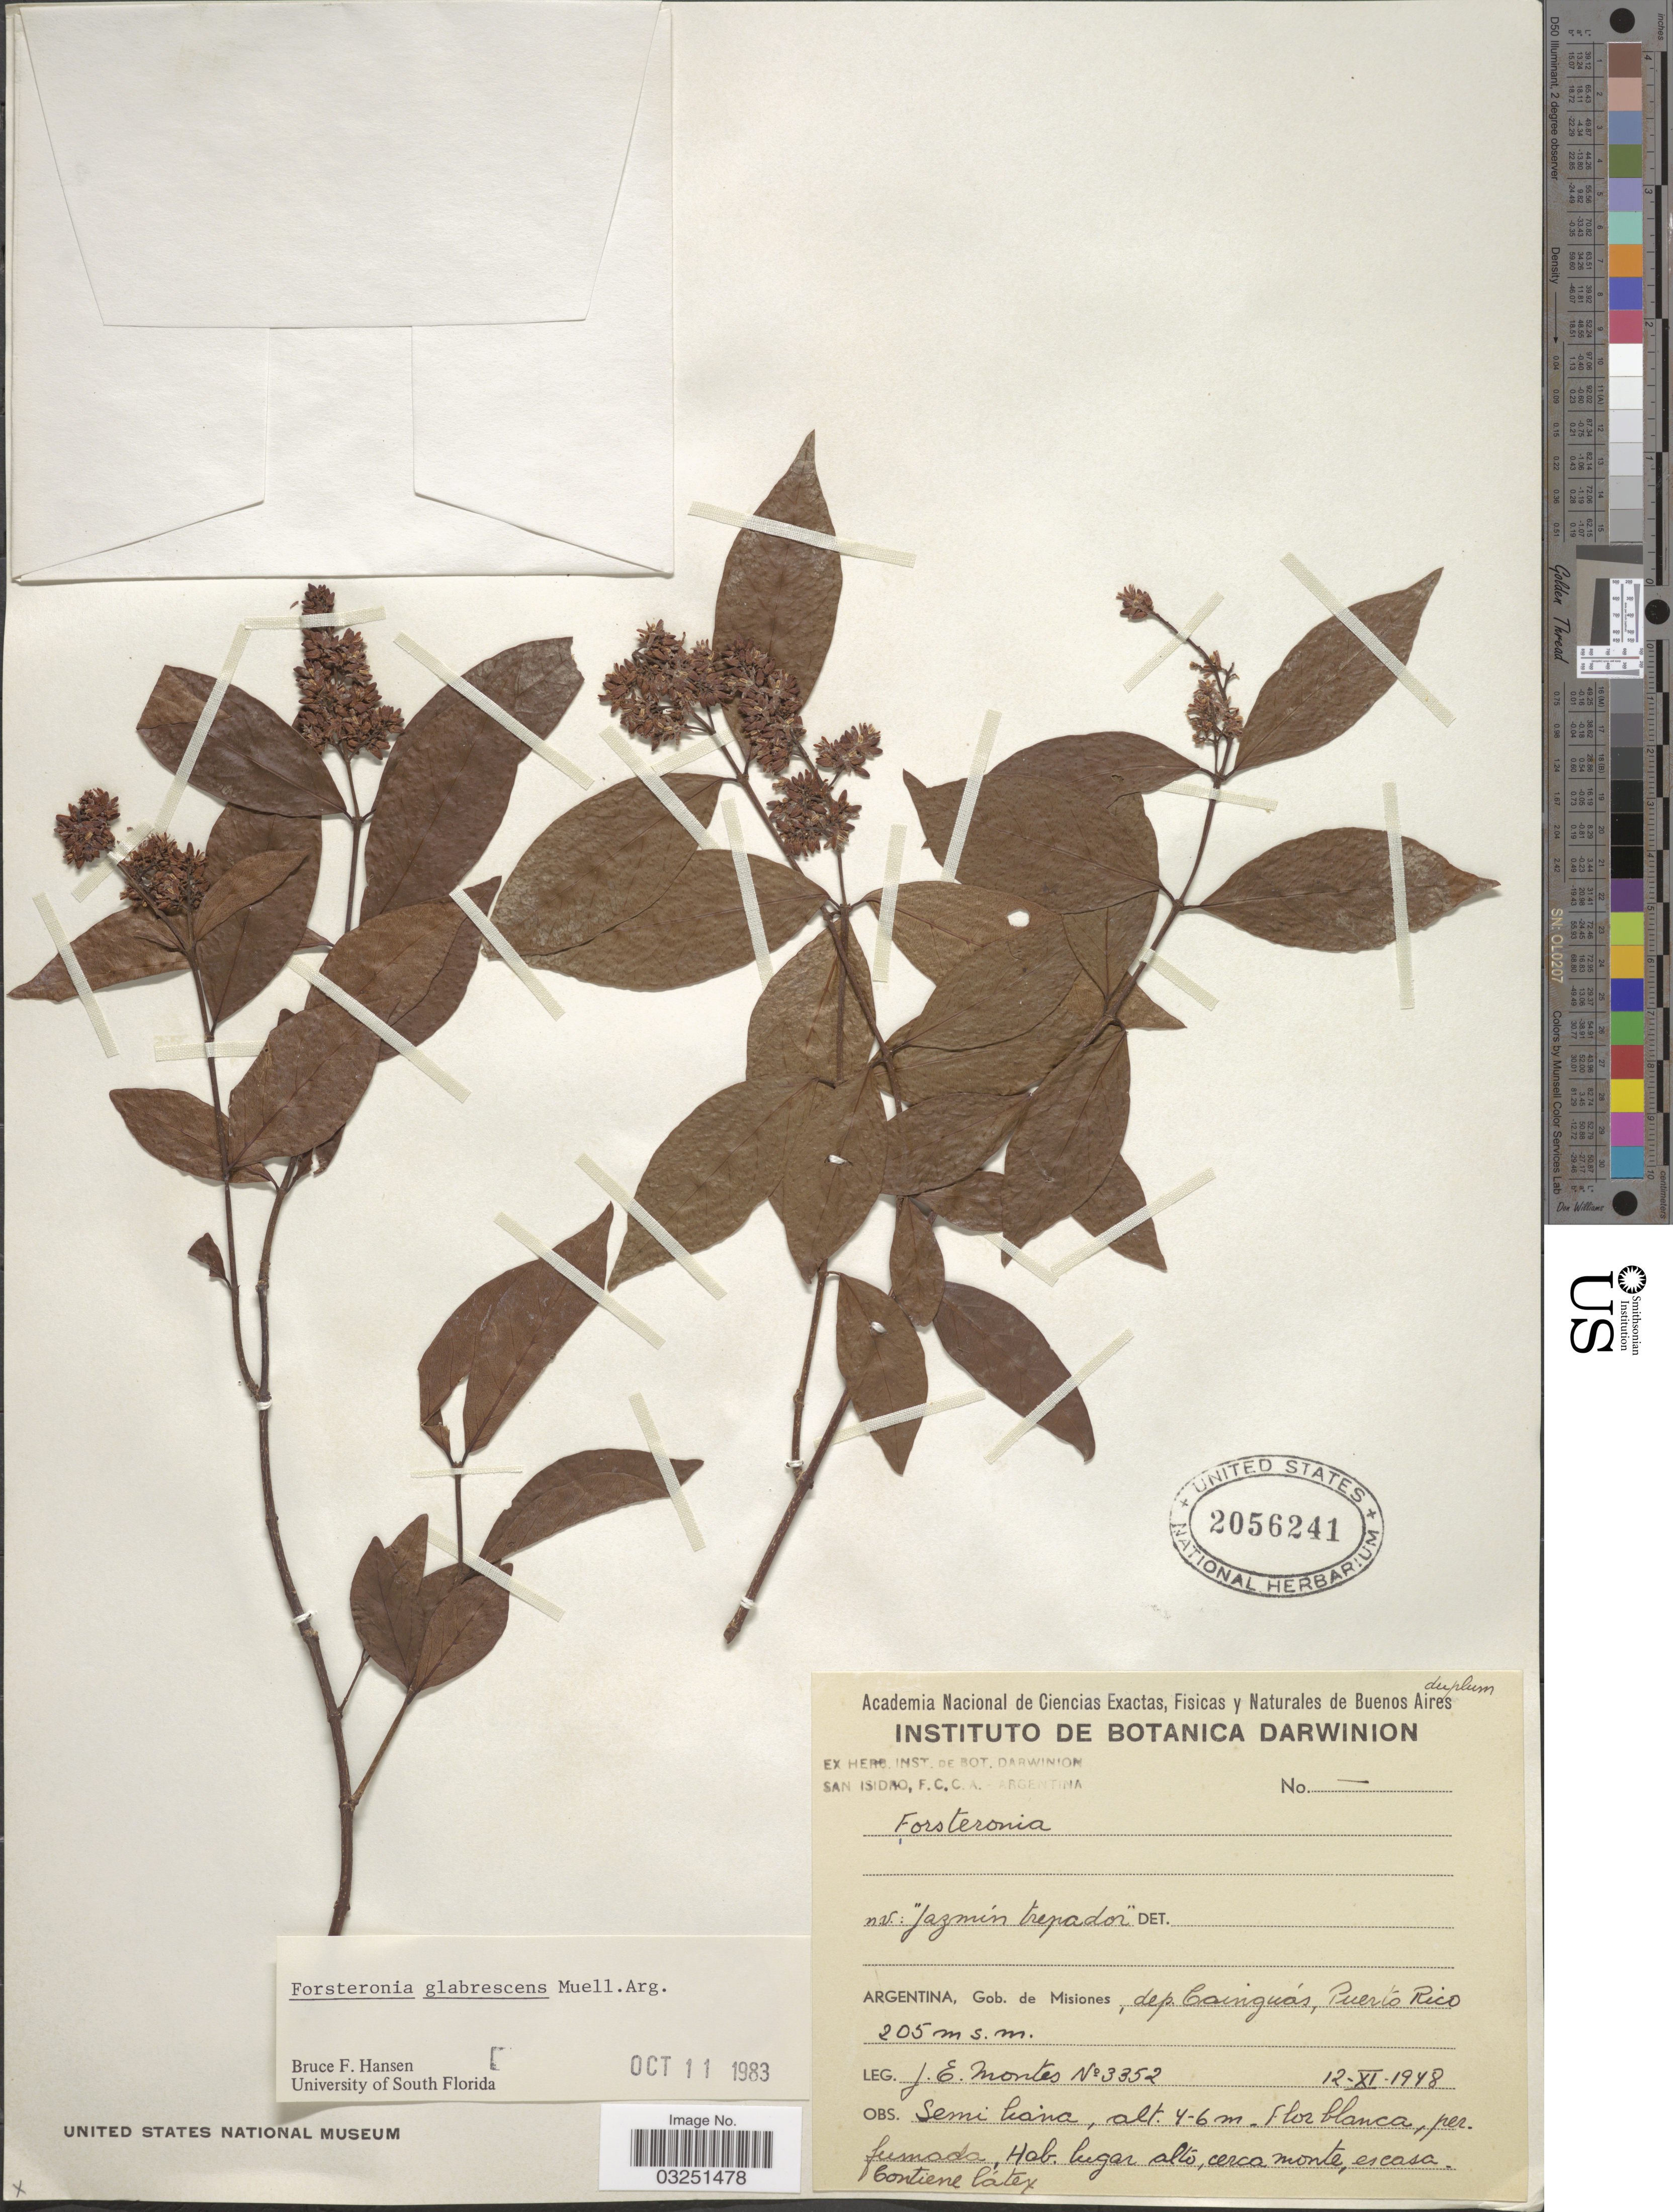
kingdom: Plantae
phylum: Tracheophyta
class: Magnoliopsida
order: Gentianales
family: Apocynaceae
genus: Forsteronia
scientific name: Forsteronia glabrescens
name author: Müll. Arg.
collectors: J. E. Montes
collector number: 3352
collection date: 1948-11-12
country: Argentina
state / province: Misiones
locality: Gob. de Misiones, dep. Cainguás, Puerto Rico.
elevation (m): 205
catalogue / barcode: US 2056241